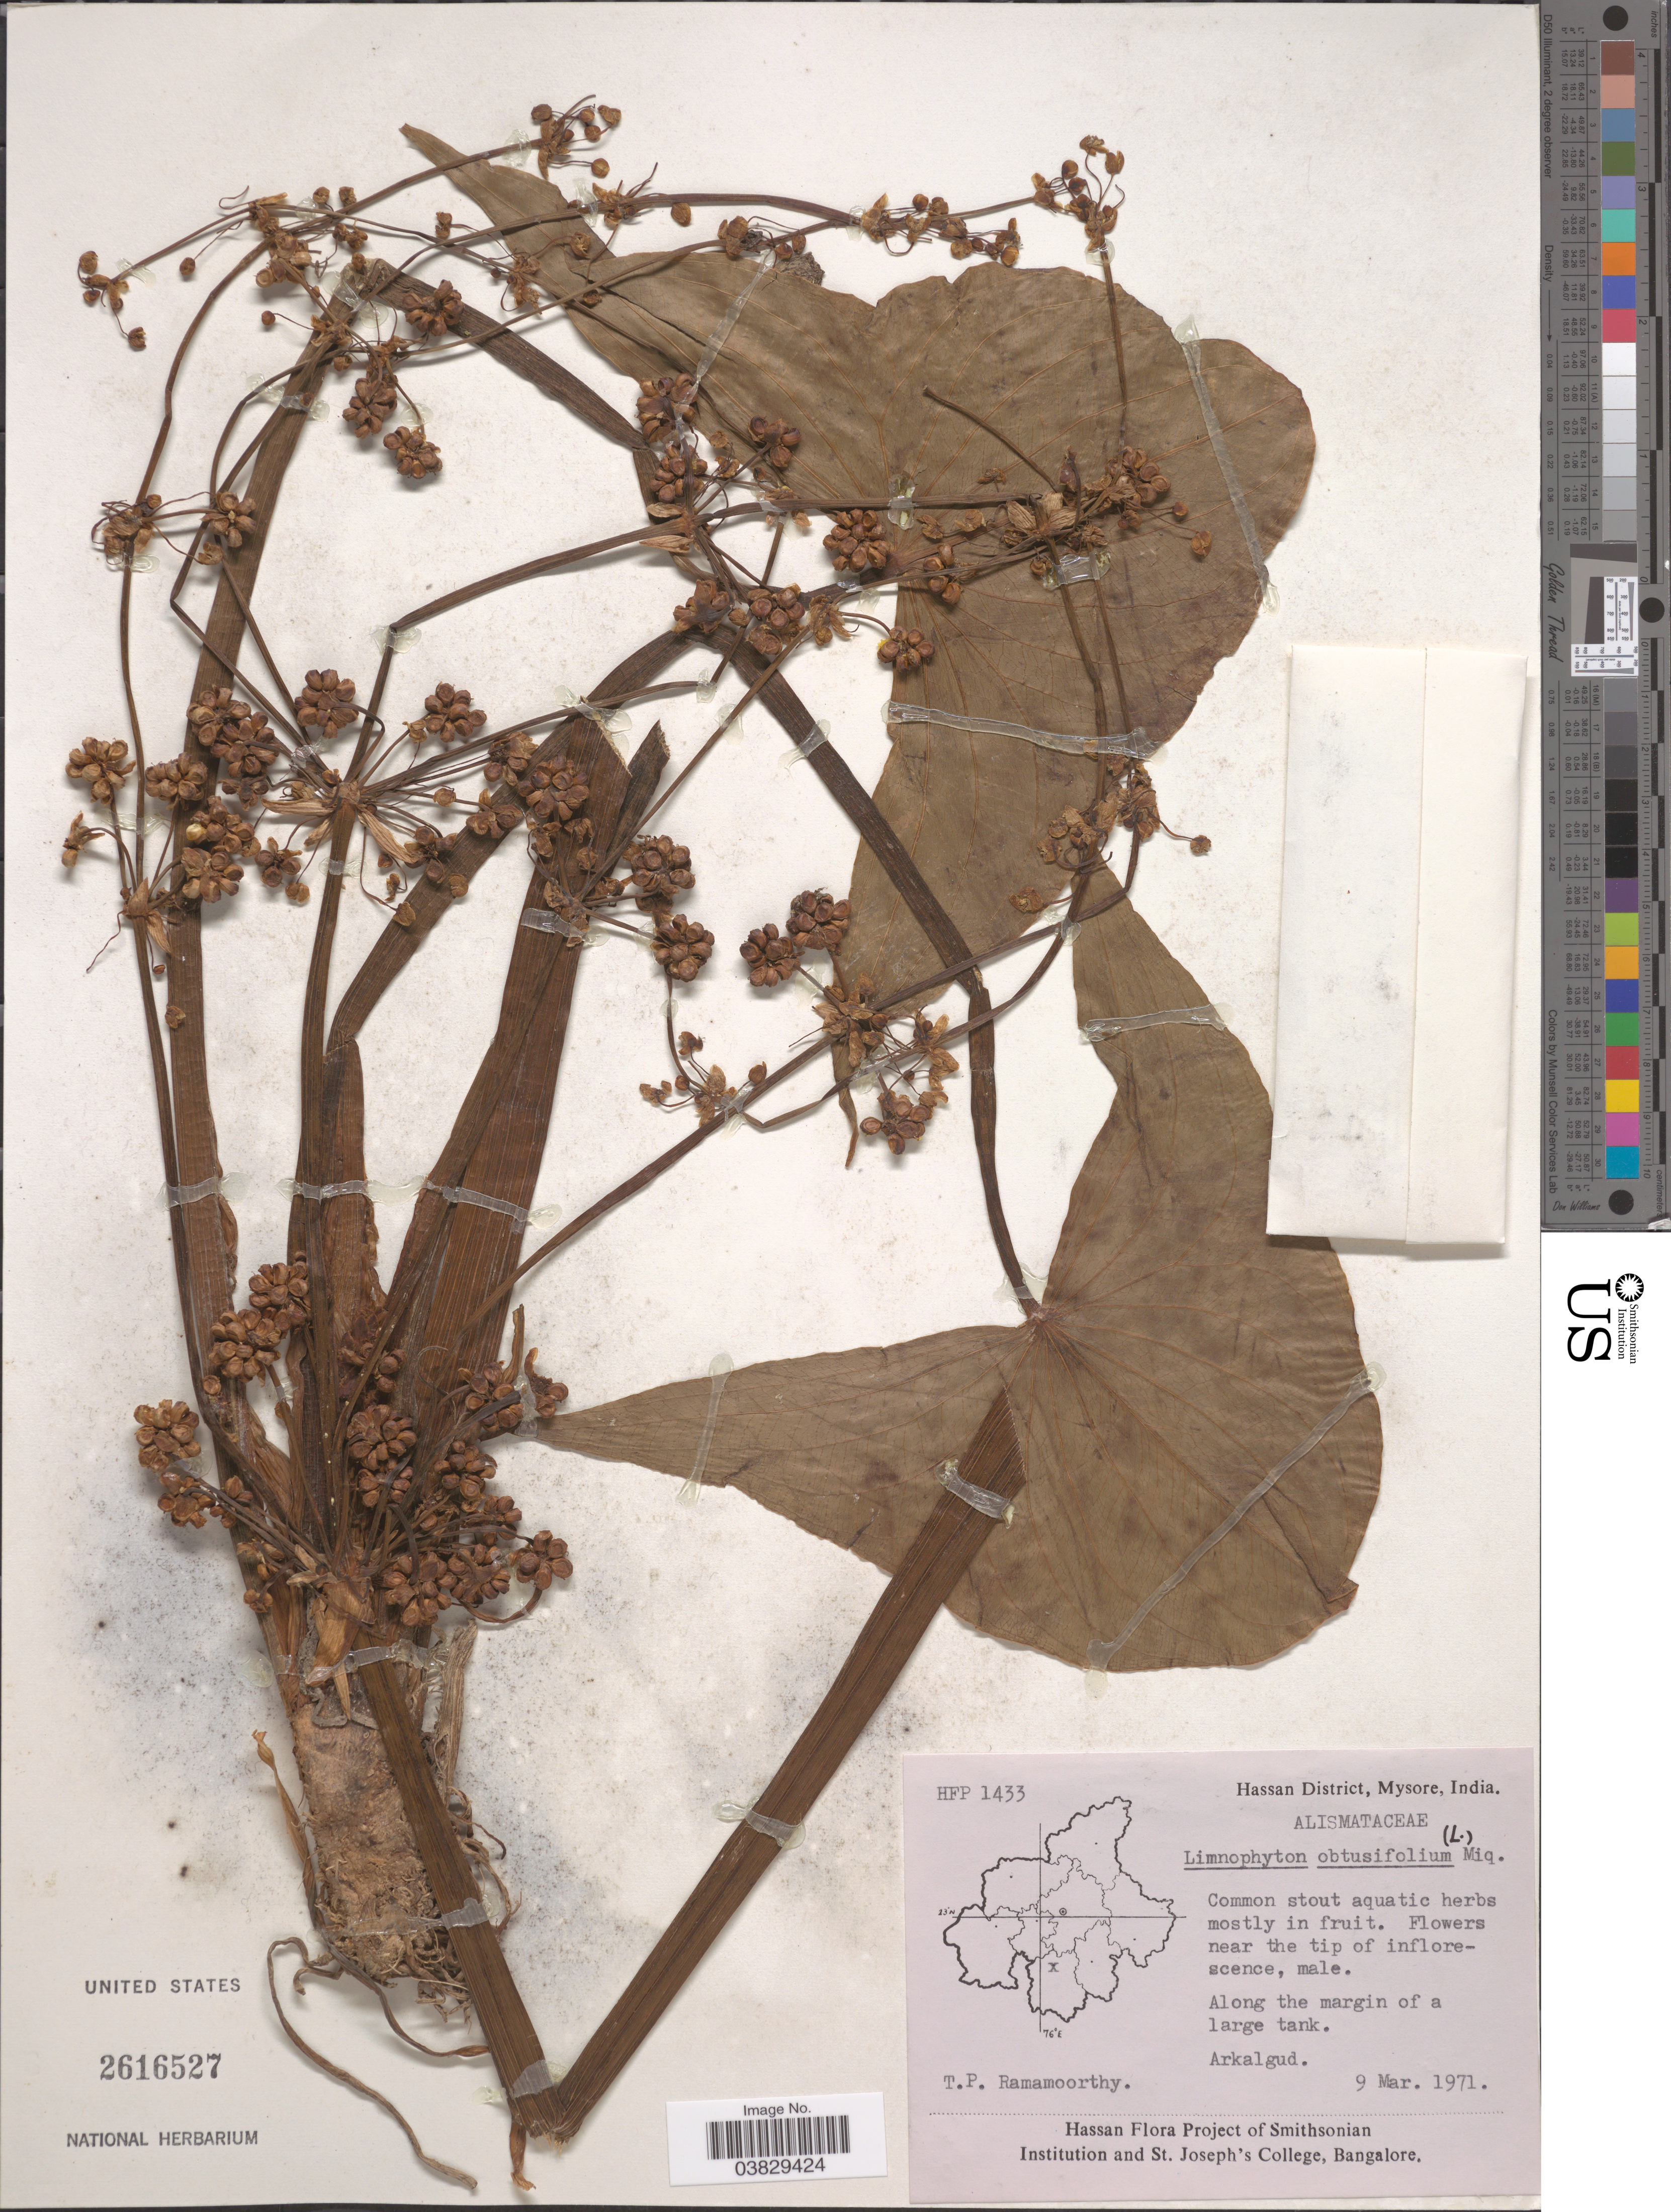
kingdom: Plantae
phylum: Tracheophyta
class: Liliopsida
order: Alismatales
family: Alismataceae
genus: Limnophyton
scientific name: Limnophyton obtusifolium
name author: (L.) Miq.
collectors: T. P. Ramamoorthy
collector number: HFP1433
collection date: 1971-03-09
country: India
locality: Hassan District, Mysore. Along the margin of a large tank. Arkalgud.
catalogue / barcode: US 2616527